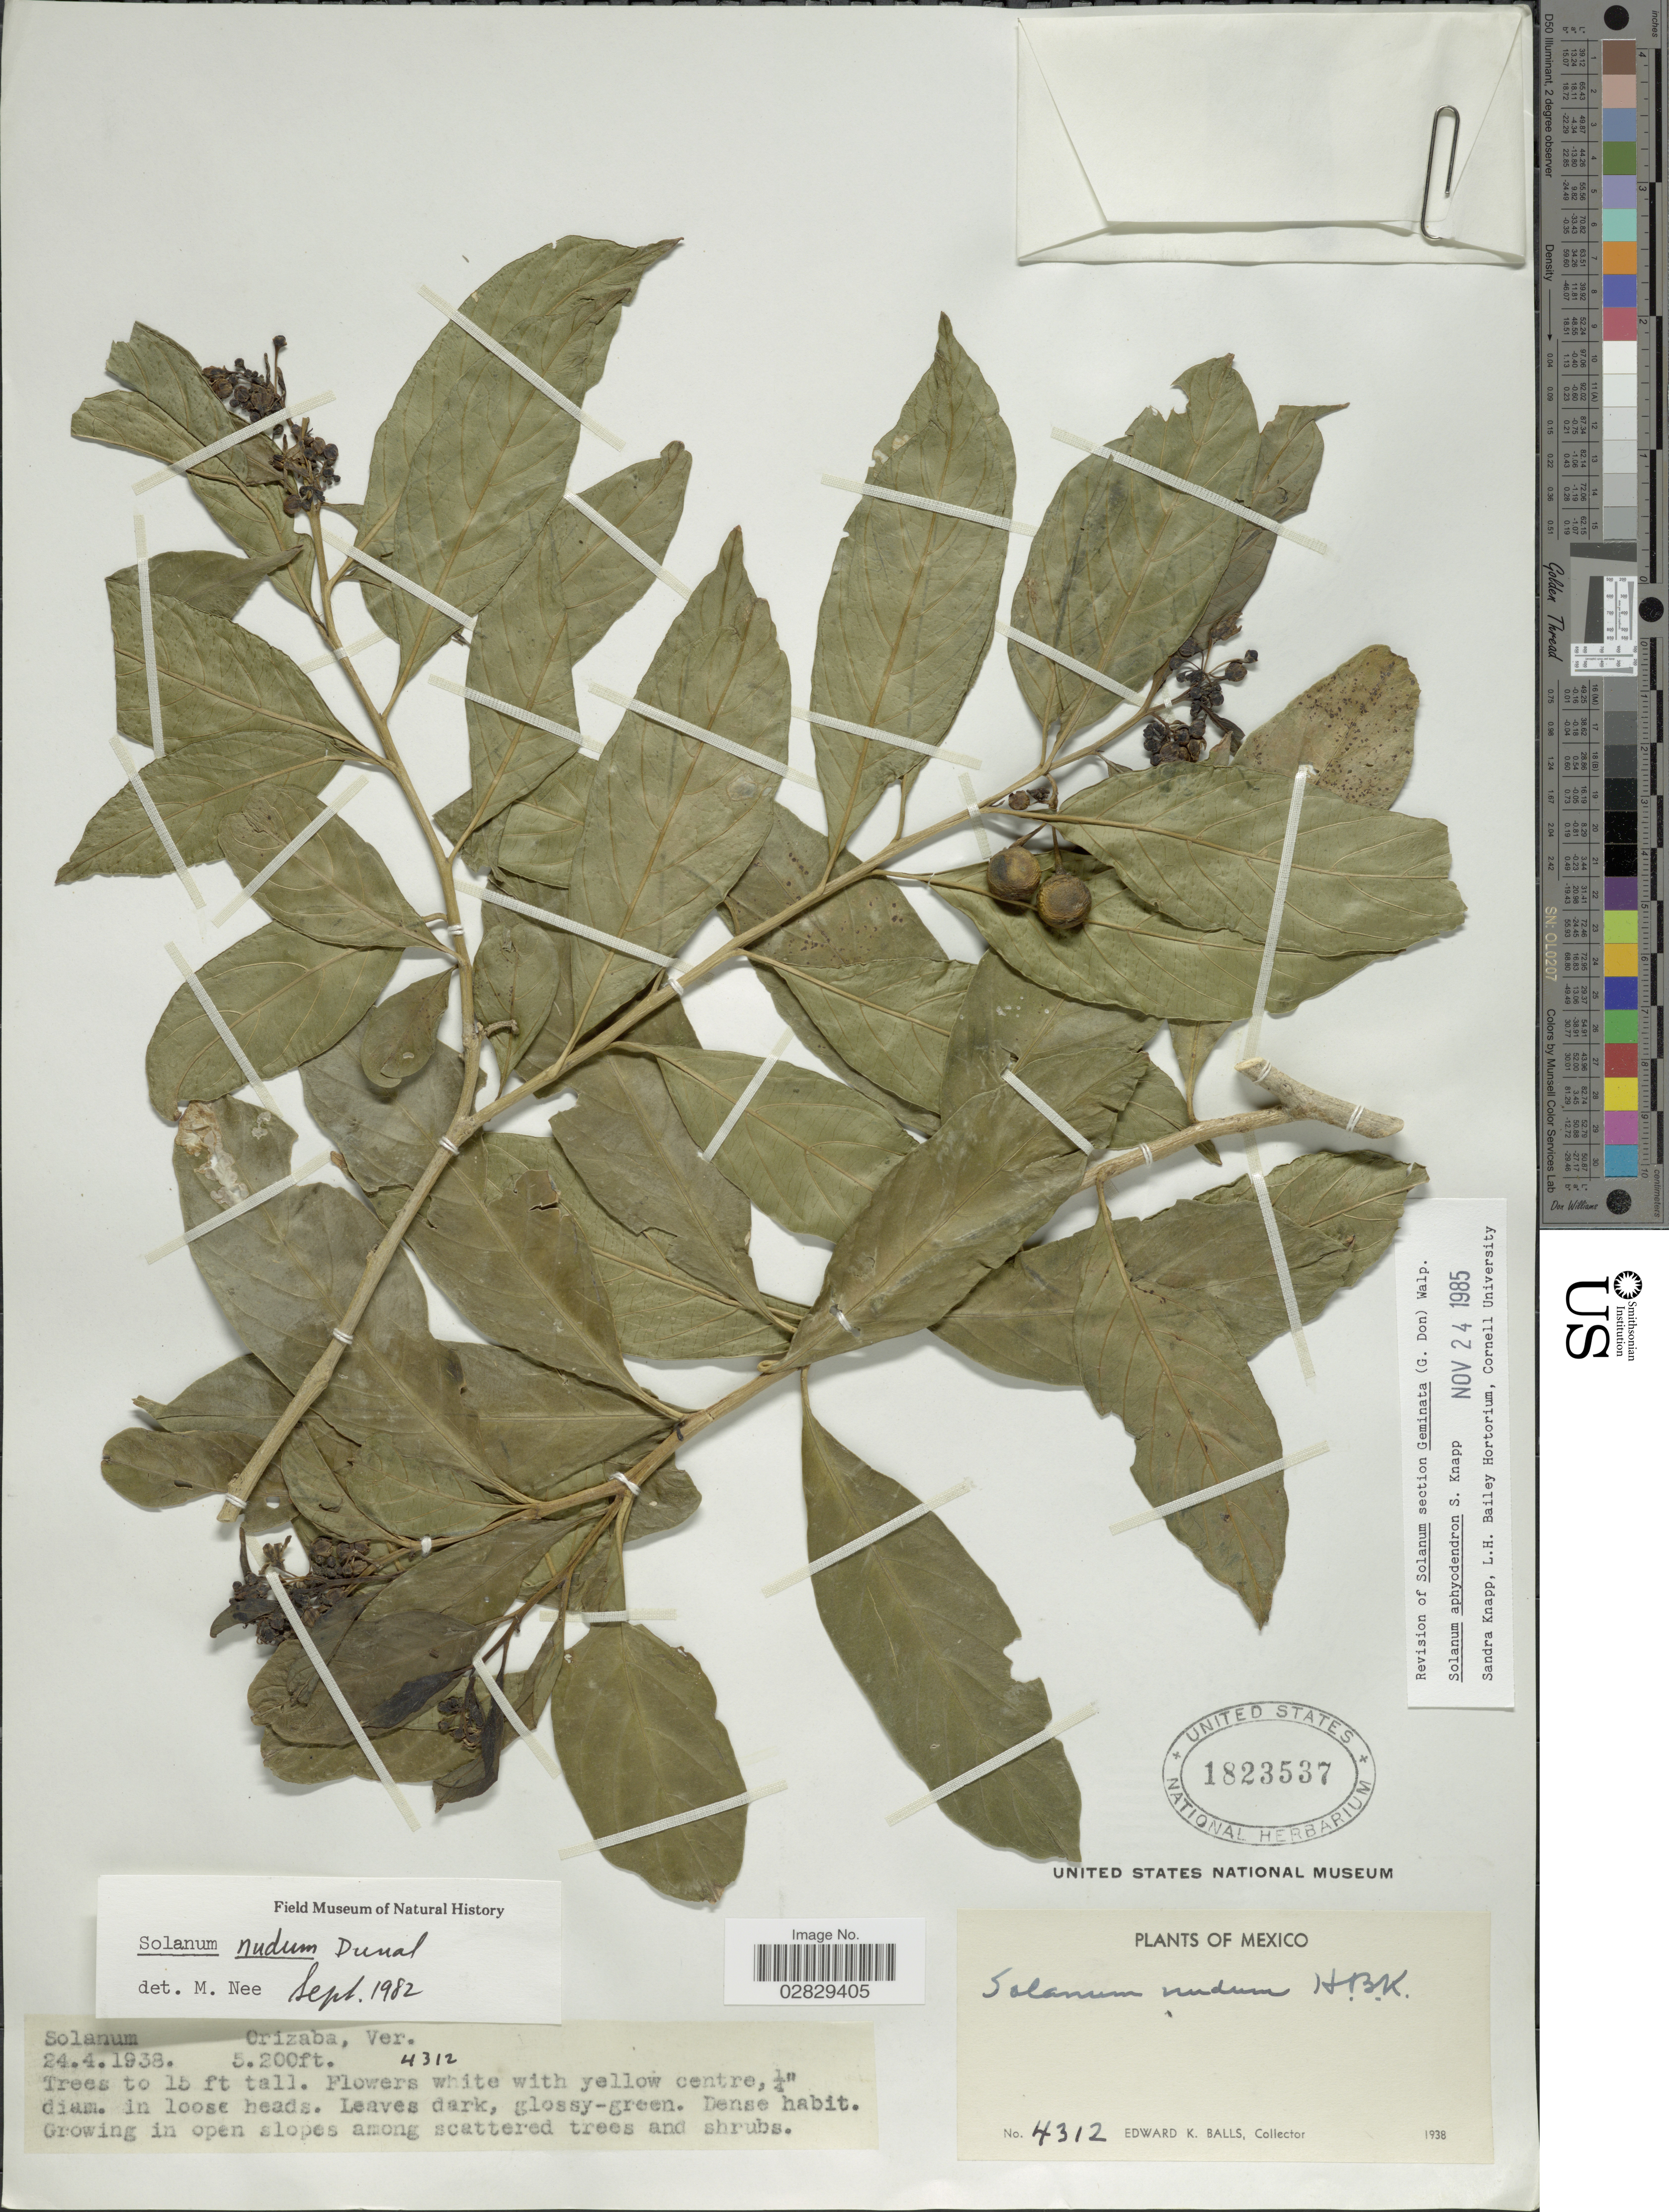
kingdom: Plantae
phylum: Tracheophyta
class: Magnoliopsida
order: Solanales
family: Solanaceae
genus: Solanum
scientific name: Solanum aphyodendron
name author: S. Knapp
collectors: E. K. Balls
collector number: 4312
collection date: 1938-04-24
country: Mexico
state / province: Veracruz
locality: Orizaba.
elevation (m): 1585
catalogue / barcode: US 1823537